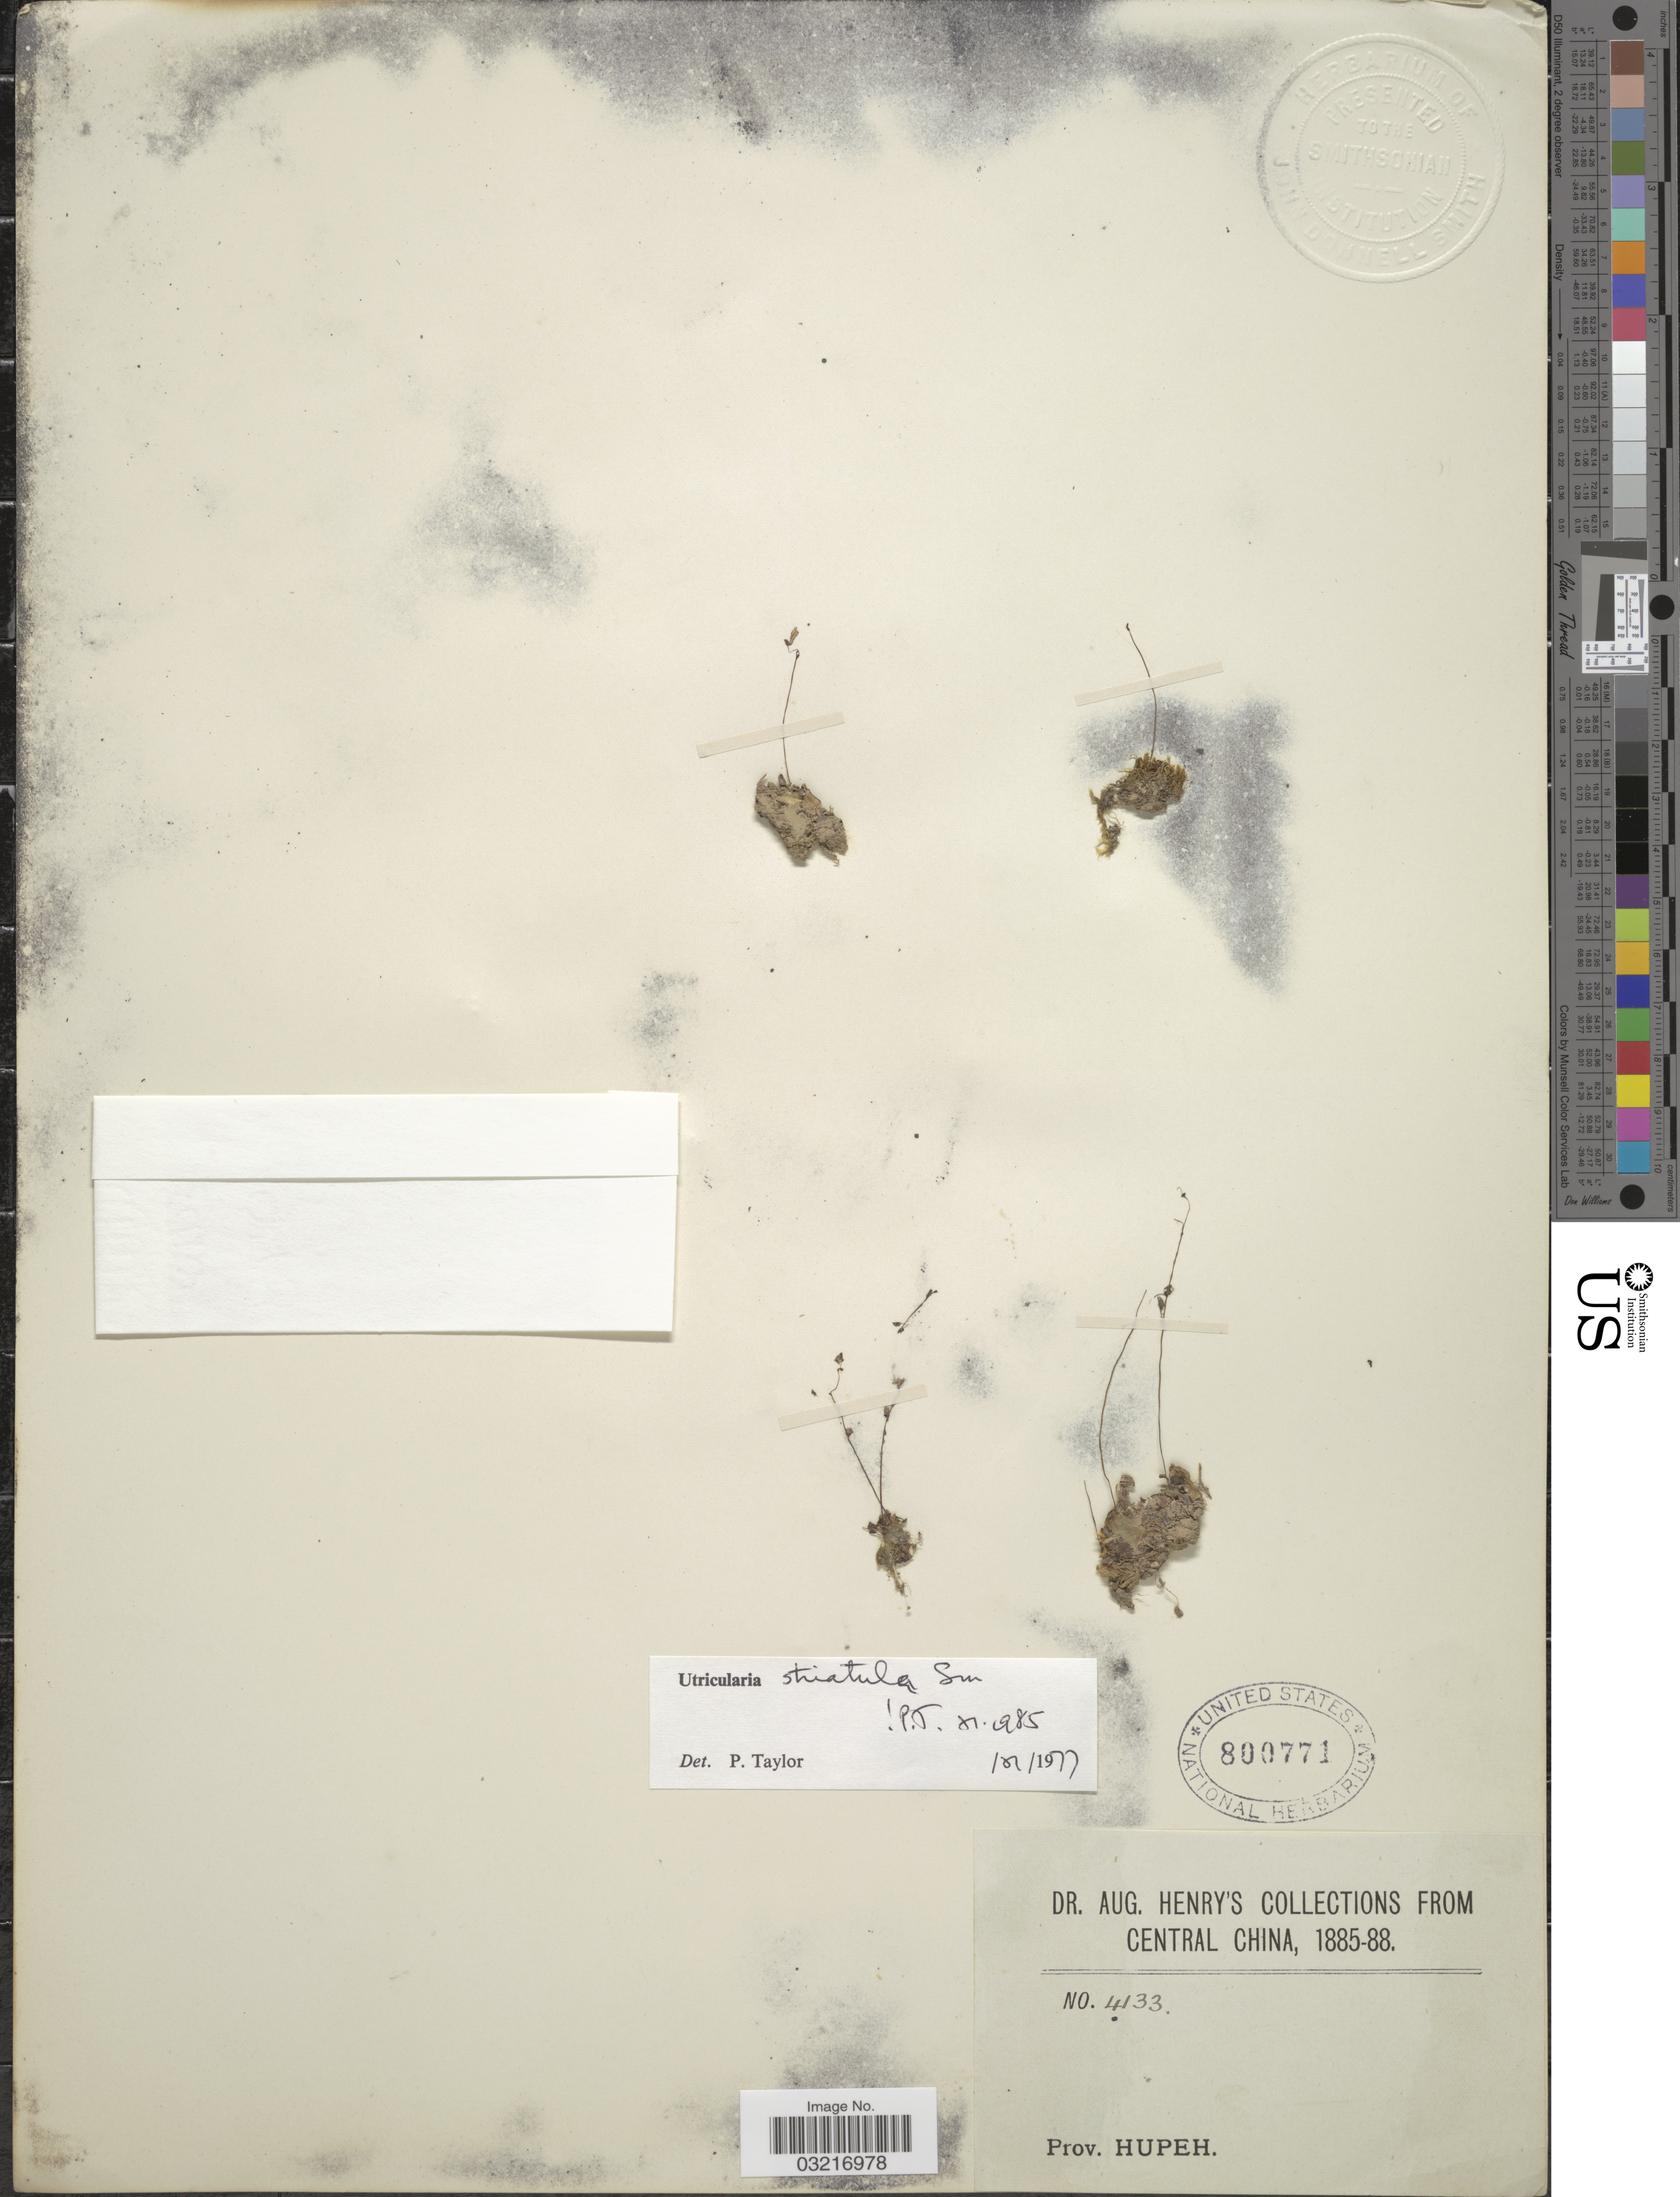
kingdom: Plantae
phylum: Tracheophyta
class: Magnoliopsida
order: Lamiales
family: Lentibulariaceae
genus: Utricularia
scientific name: Utricularia striatula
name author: Sm.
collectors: A. Henry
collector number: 4133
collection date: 1885/1888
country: China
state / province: Hubei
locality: Central China, Prov. Hupeh.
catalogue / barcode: US 800771